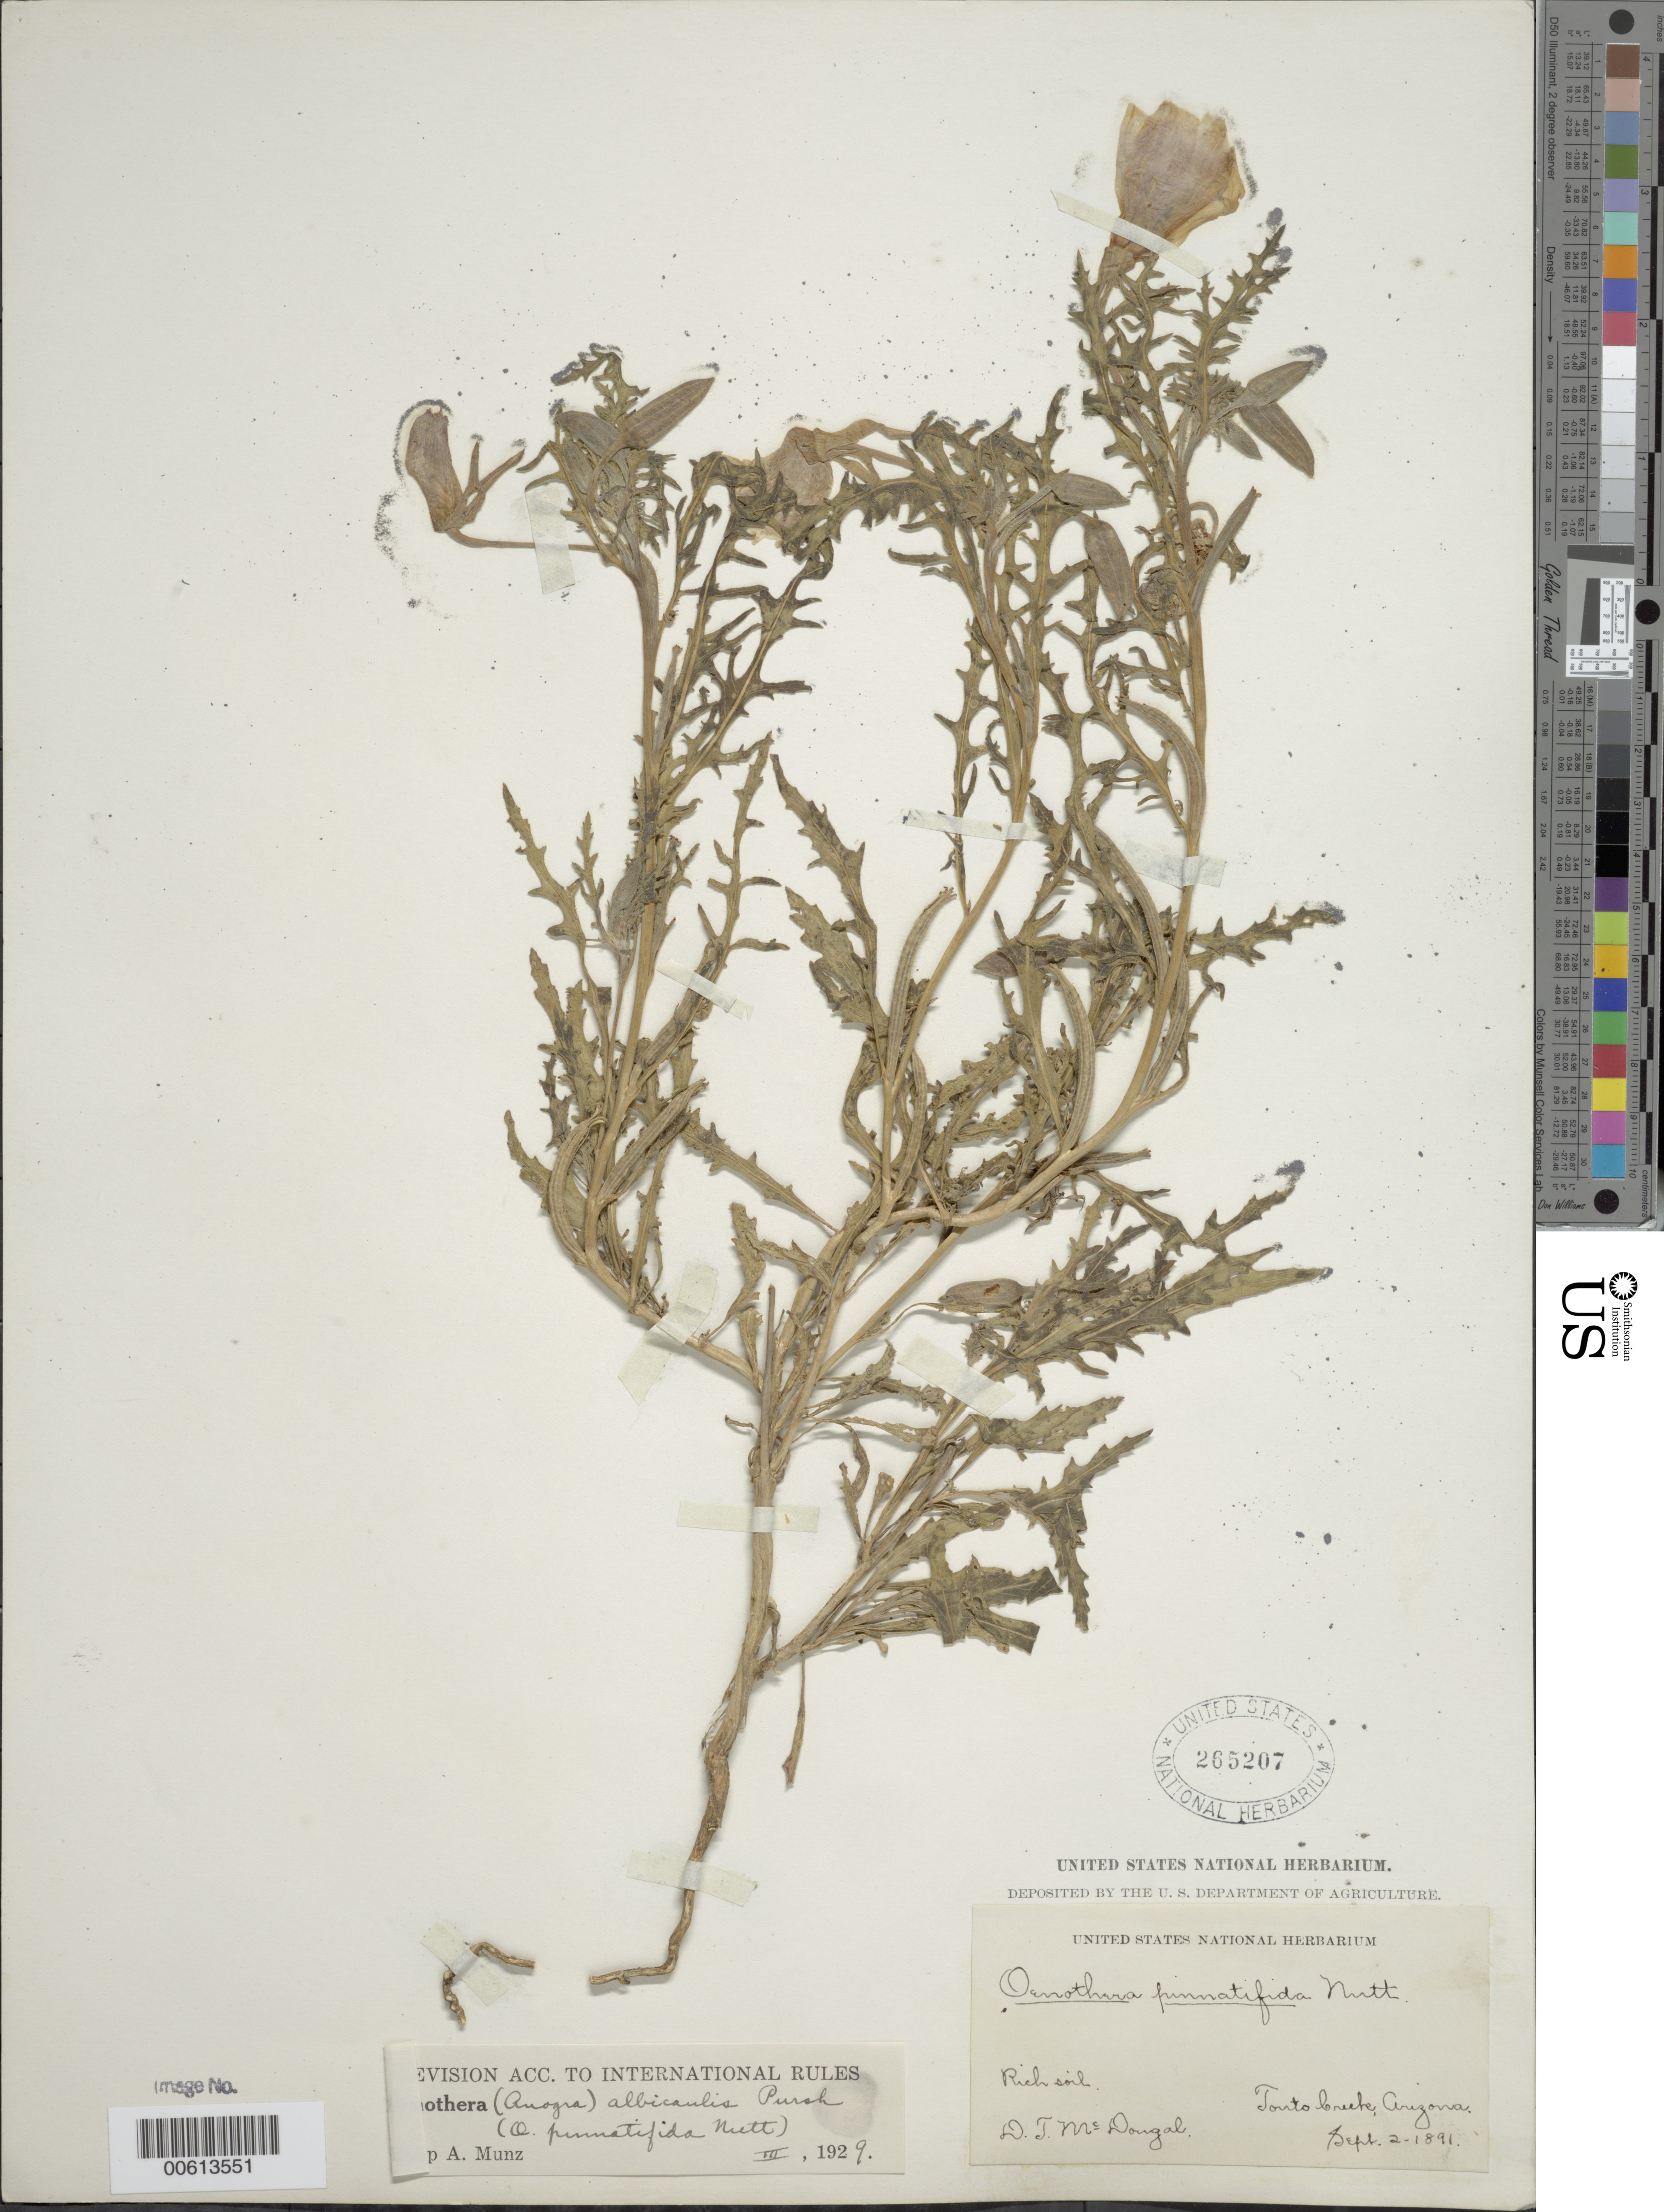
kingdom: Plantae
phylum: Tracheophyta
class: Magnoliopsida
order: Myrtales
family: Onagraceae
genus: Oenothera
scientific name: Oenothera albicaulis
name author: Pursh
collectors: D. McDougal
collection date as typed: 02 Sep 1891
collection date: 1891-09-02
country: United States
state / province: Arizona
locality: Tonto Creek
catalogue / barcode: US 265207